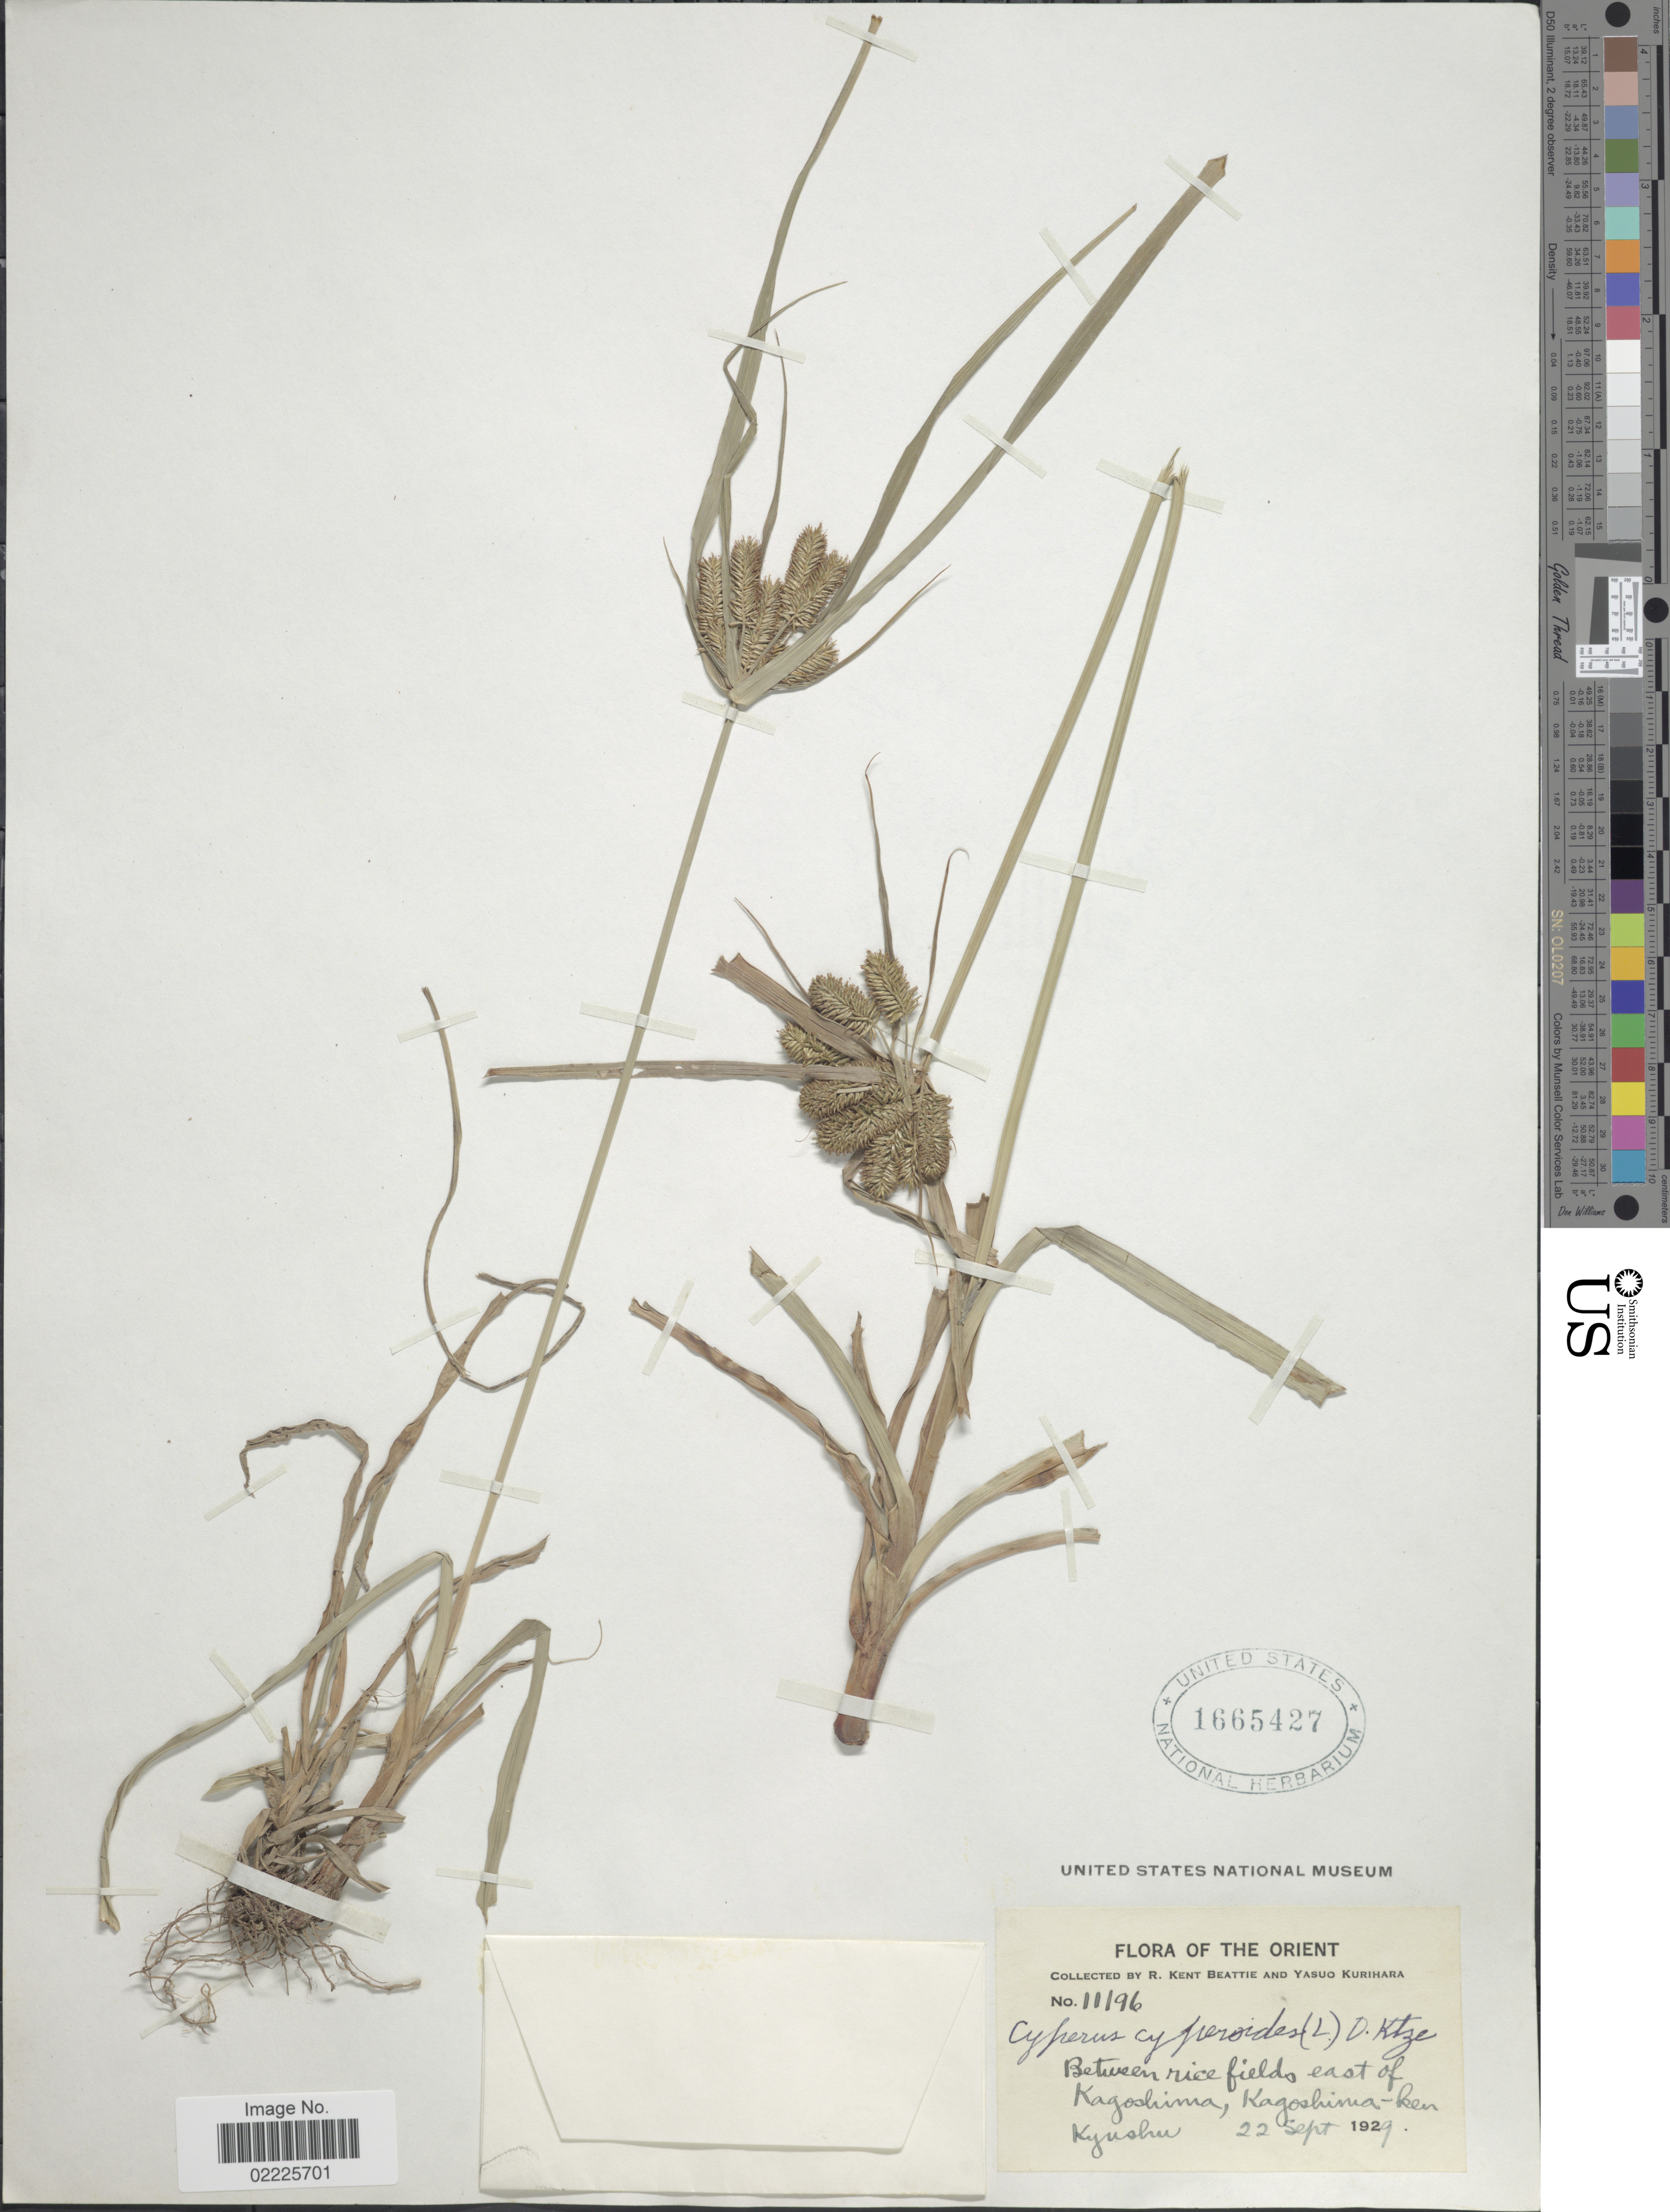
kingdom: Plantae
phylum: Tracheophyta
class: Liliopsida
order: Poales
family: Cyperaceae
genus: Cyperus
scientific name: Cyperus cyperoides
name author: (L.) Kuntze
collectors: R. K. Beattie & Y. Kurihara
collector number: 11196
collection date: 1929-09-22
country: Japan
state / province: Kagosima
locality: The Orient, between rice fields east of Kagoshima, Kagoshima-ken, Kyushu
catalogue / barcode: US 1665427